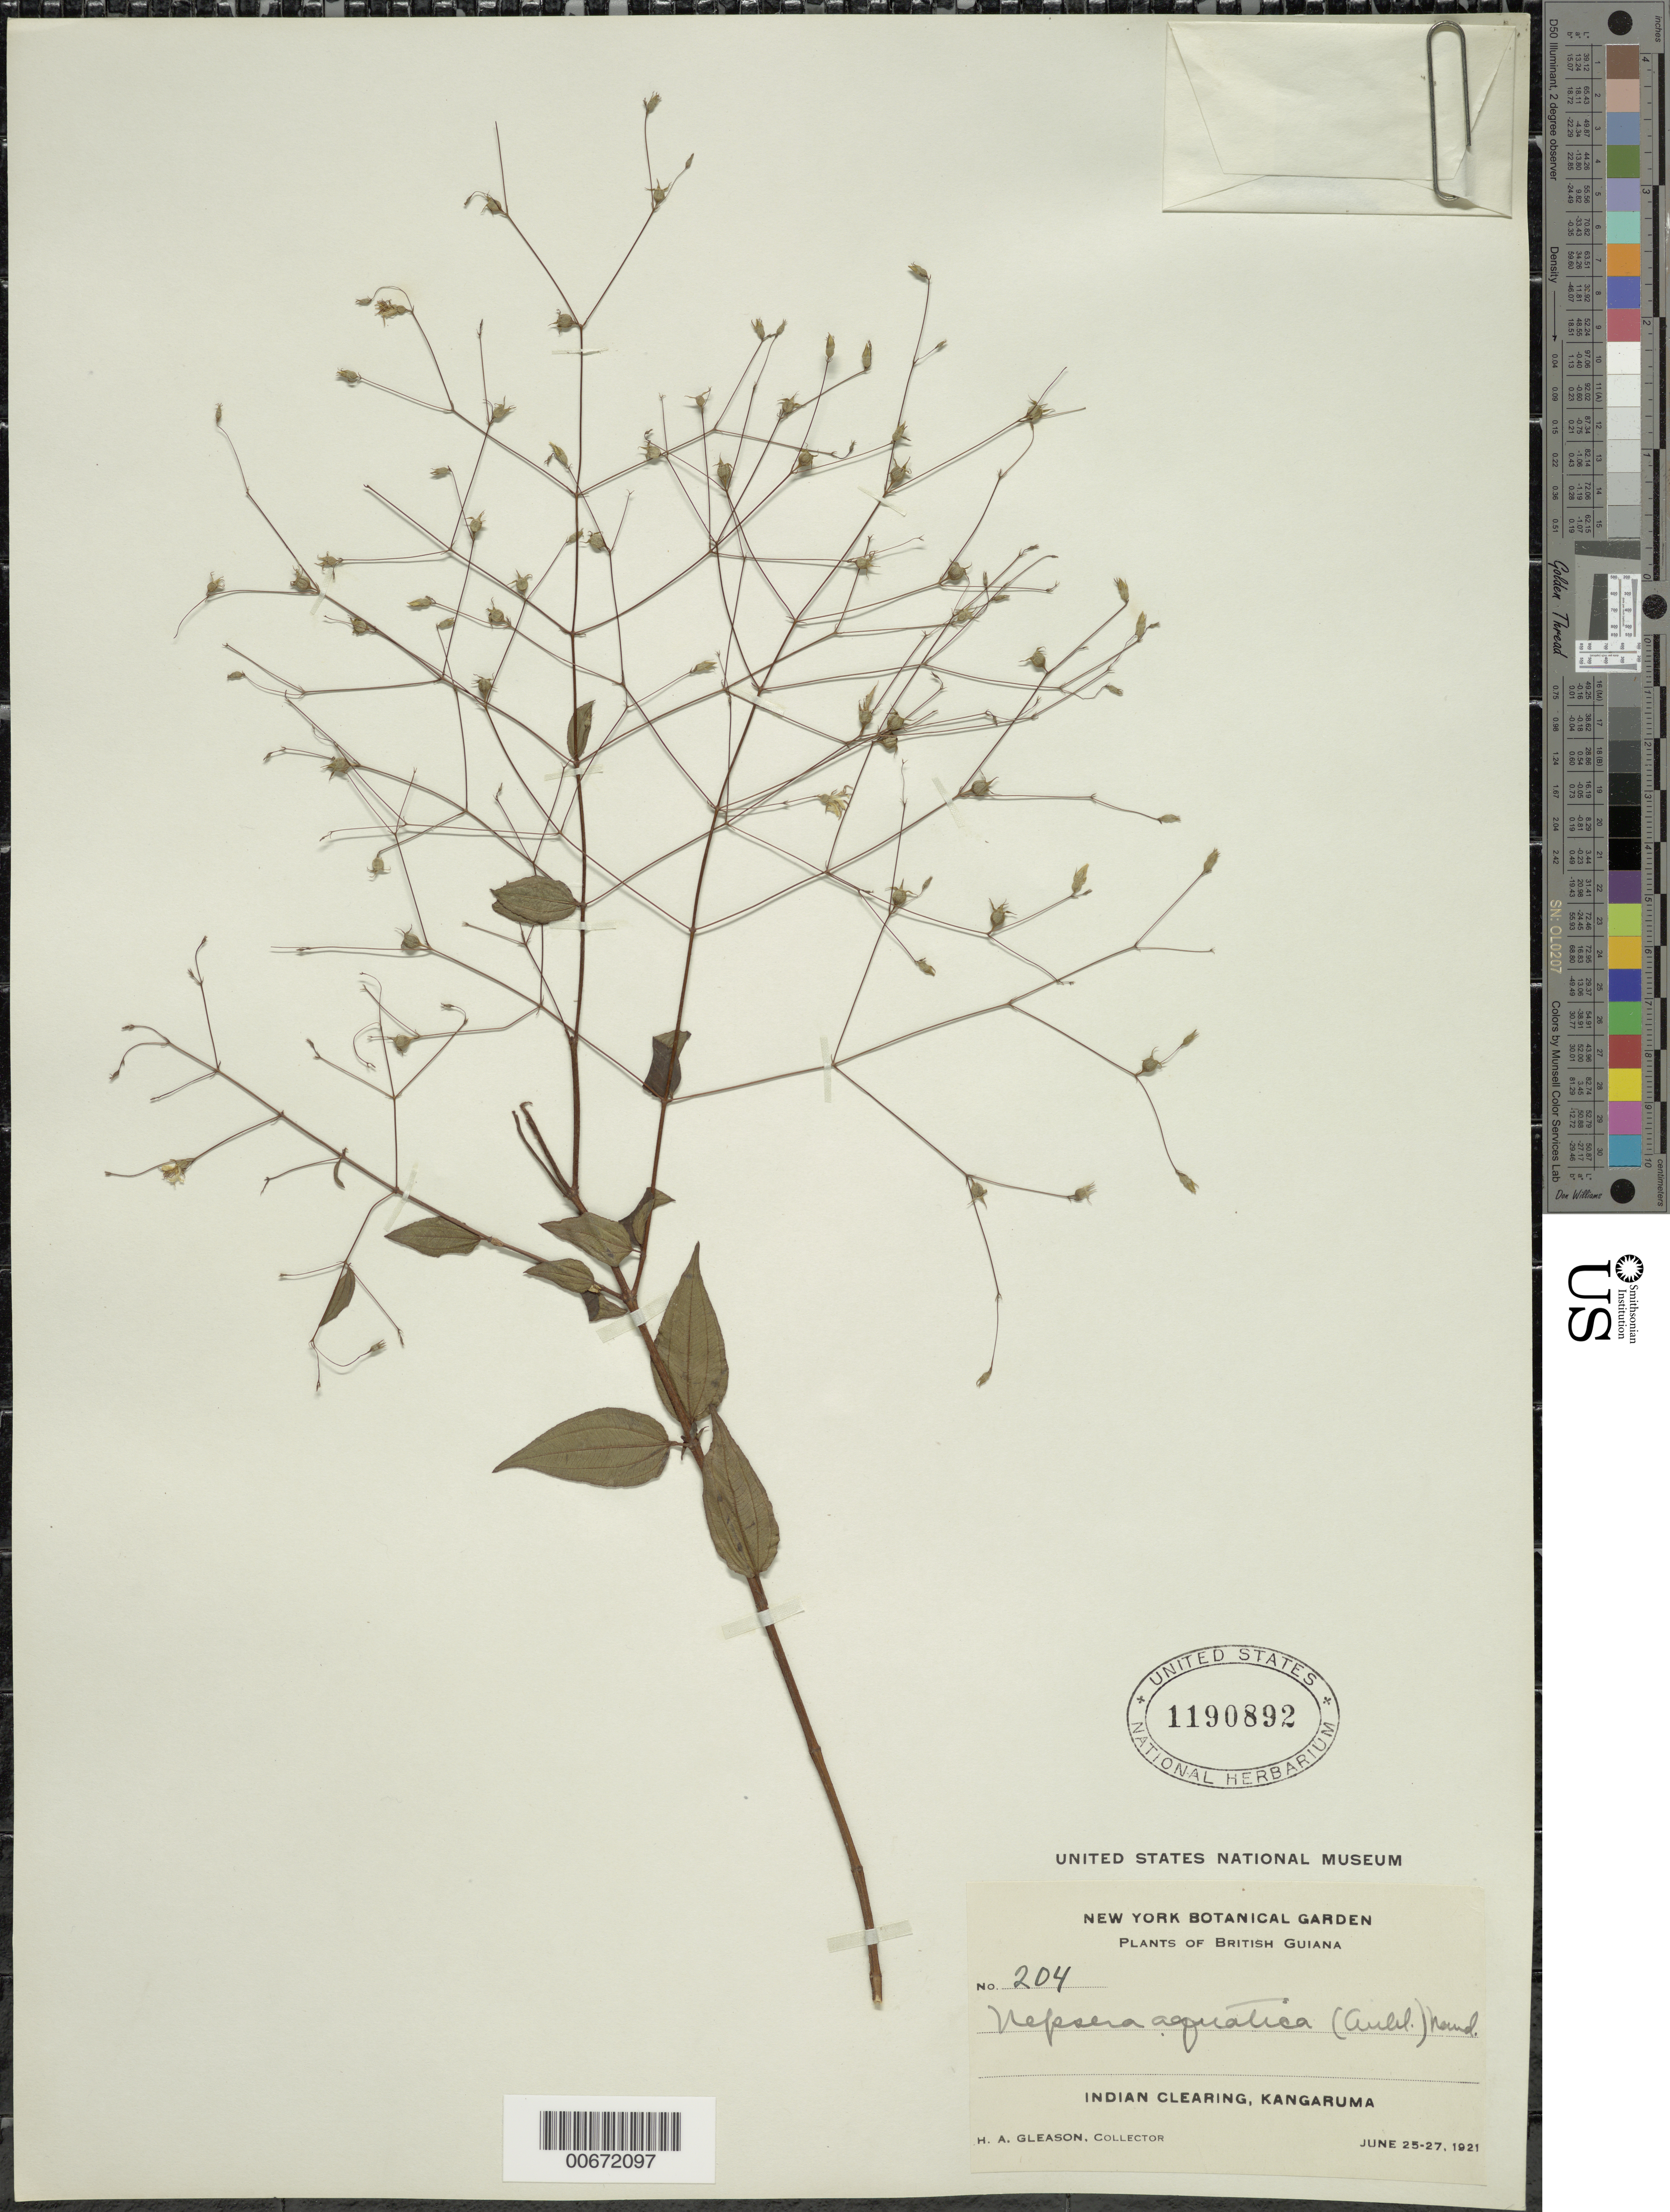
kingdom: Plantae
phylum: Tracheophyta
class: Magnoliopsida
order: Myrtales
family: Melastomataceae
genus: Nepsera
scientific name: Nepsera aquatica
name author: (Aubl.) Naudin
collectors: H. A. Gleason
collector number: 204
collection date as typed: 25-Jun-21 to 27-Jun-21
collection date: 1921-06-25/1921-06-27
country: Guyana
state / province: Potaro-Siparuni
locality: Kangaruma, Indian clearing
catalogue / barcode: US 1190892